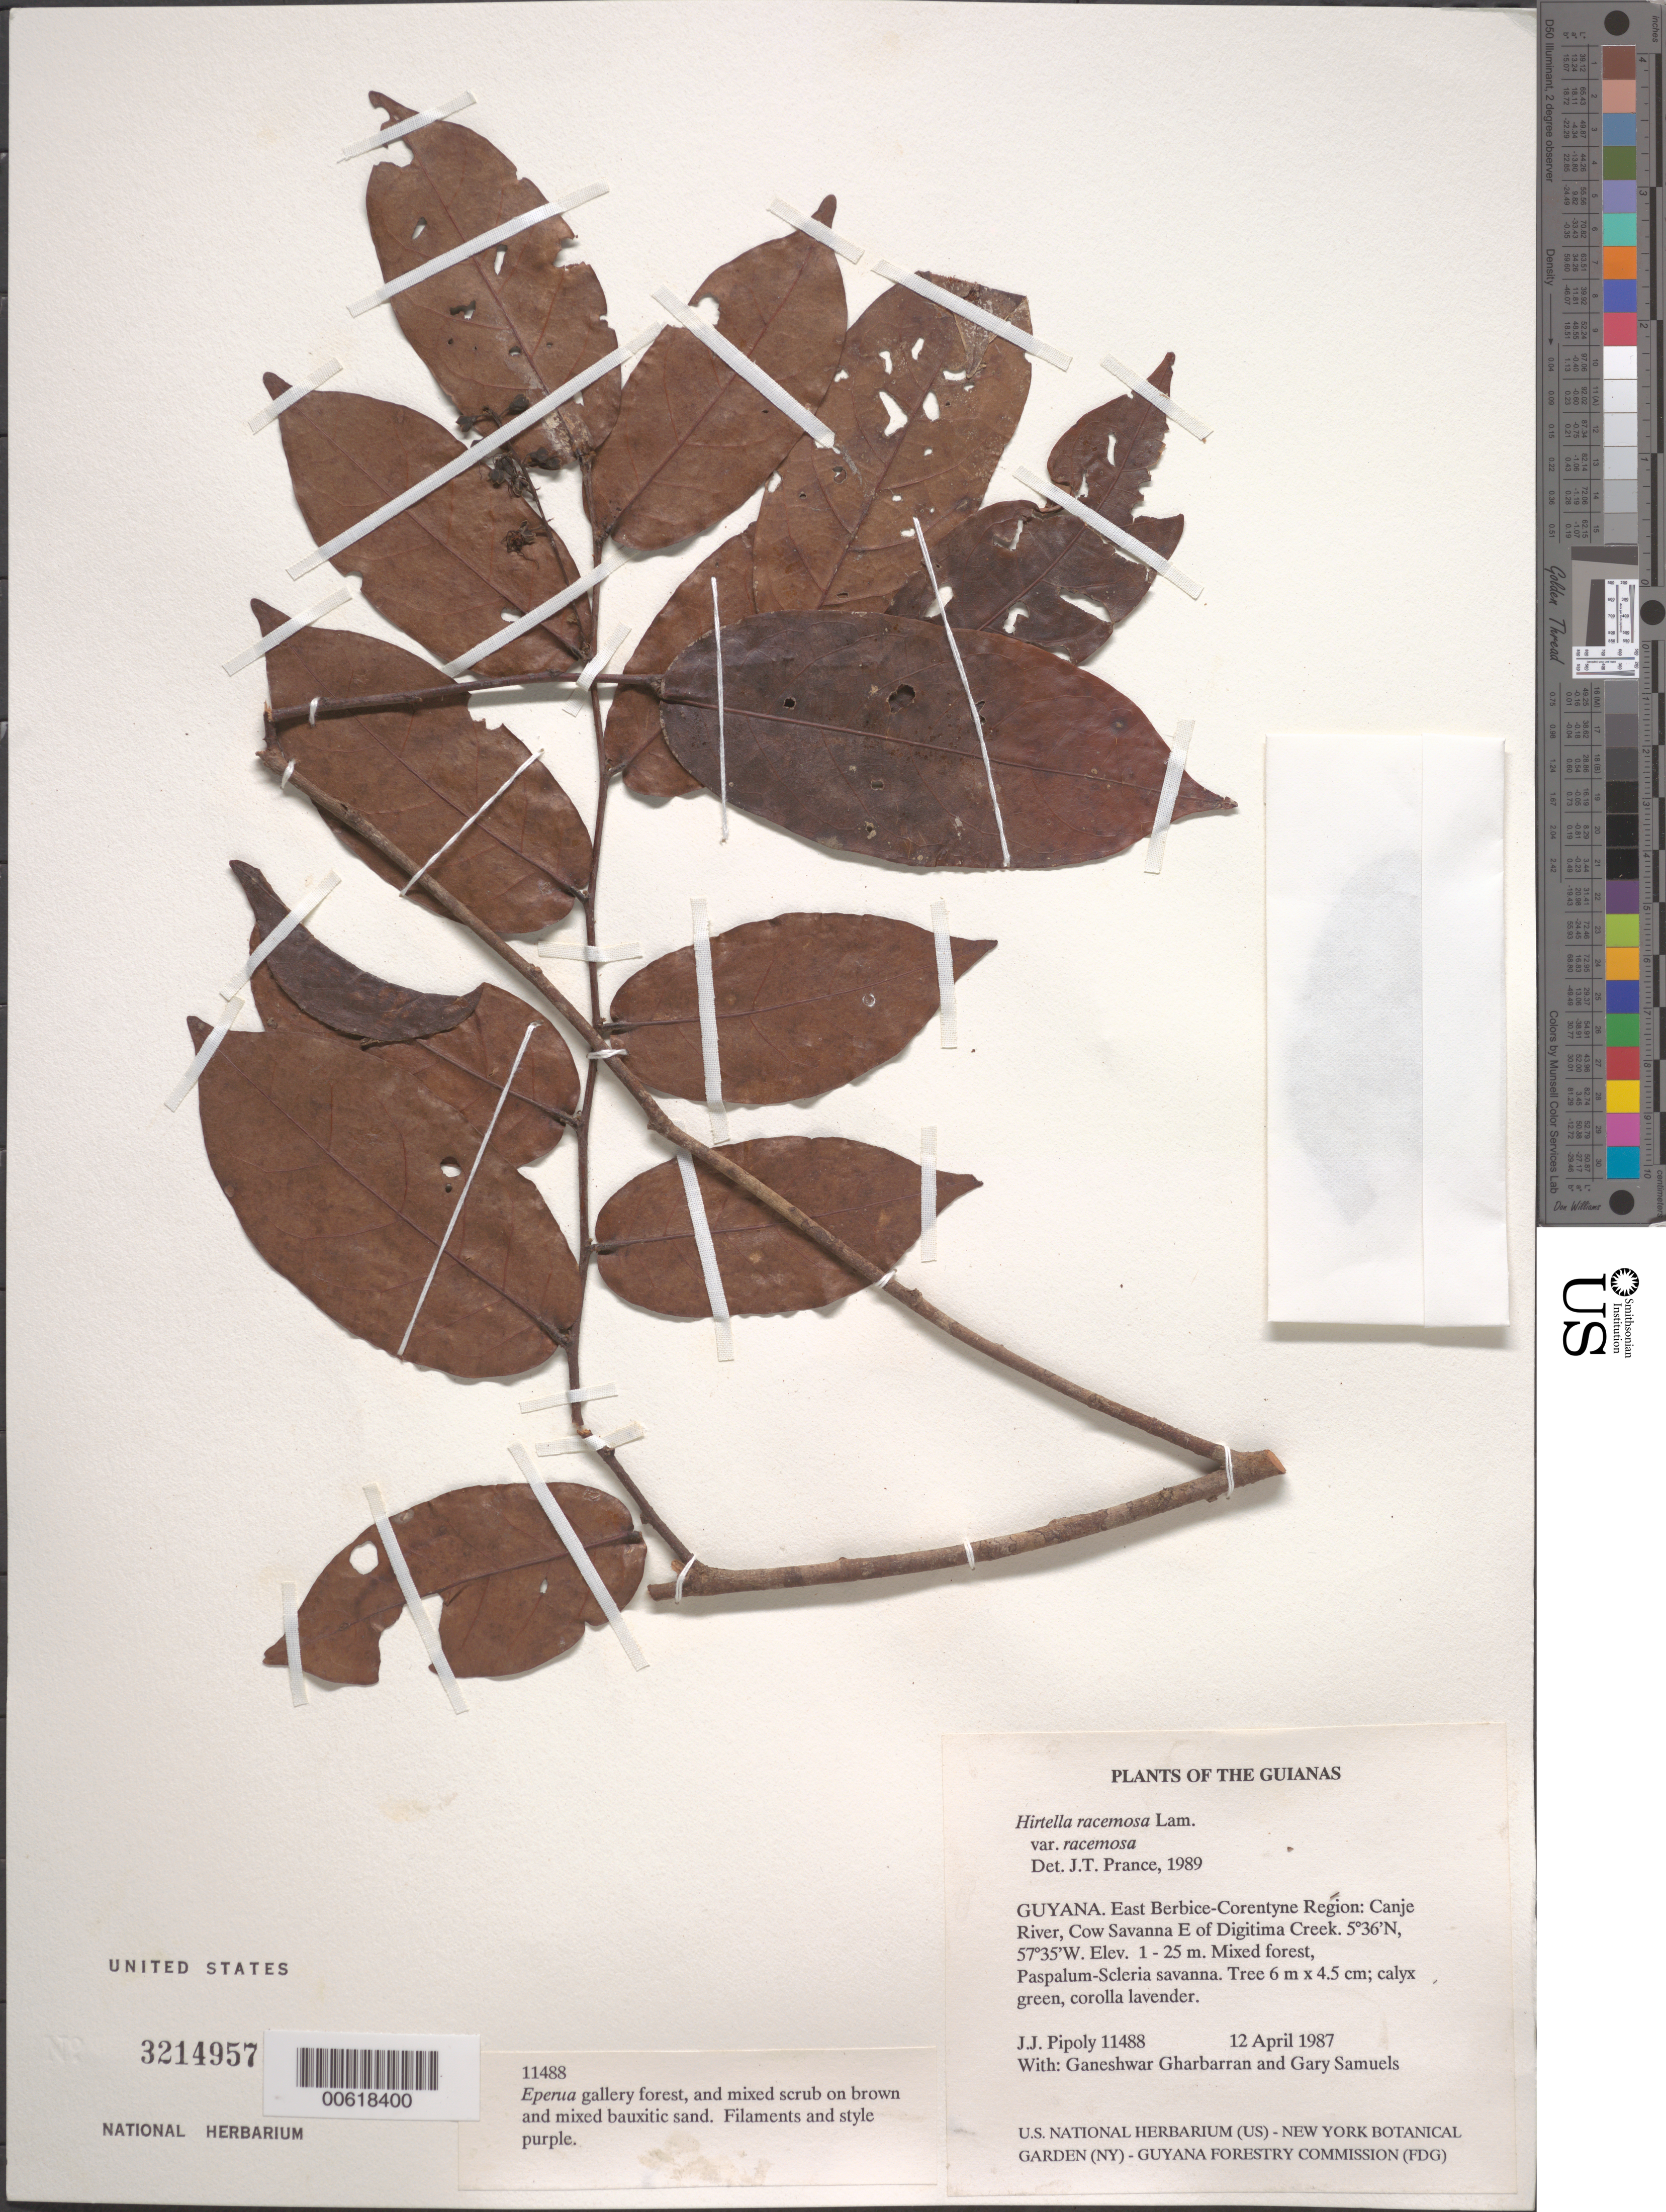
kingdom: Plantae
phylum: Tracheophyta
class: Magnoliopsida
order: Malpighiales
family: Chrysobalanaceae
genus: Hirtella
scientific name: Hirtella racemosa var. racemosa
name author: Lam.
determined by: Prance, G. T.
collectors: J. J. Pipoly, G. Gharbarran & G. Samuels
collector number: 11488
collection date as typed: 12 April 1987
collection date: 1987-04-12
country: Guyana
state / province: E. Berbice-Corentyne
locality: Canje River, Cow Savanna E of Digitima Creek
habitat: Mixed forest, Paspalum-Scleria savanna, Eperua gallery forest and mixed scrub on brown and mixed bauxitic sand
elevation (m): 1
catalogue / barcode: US 3214957